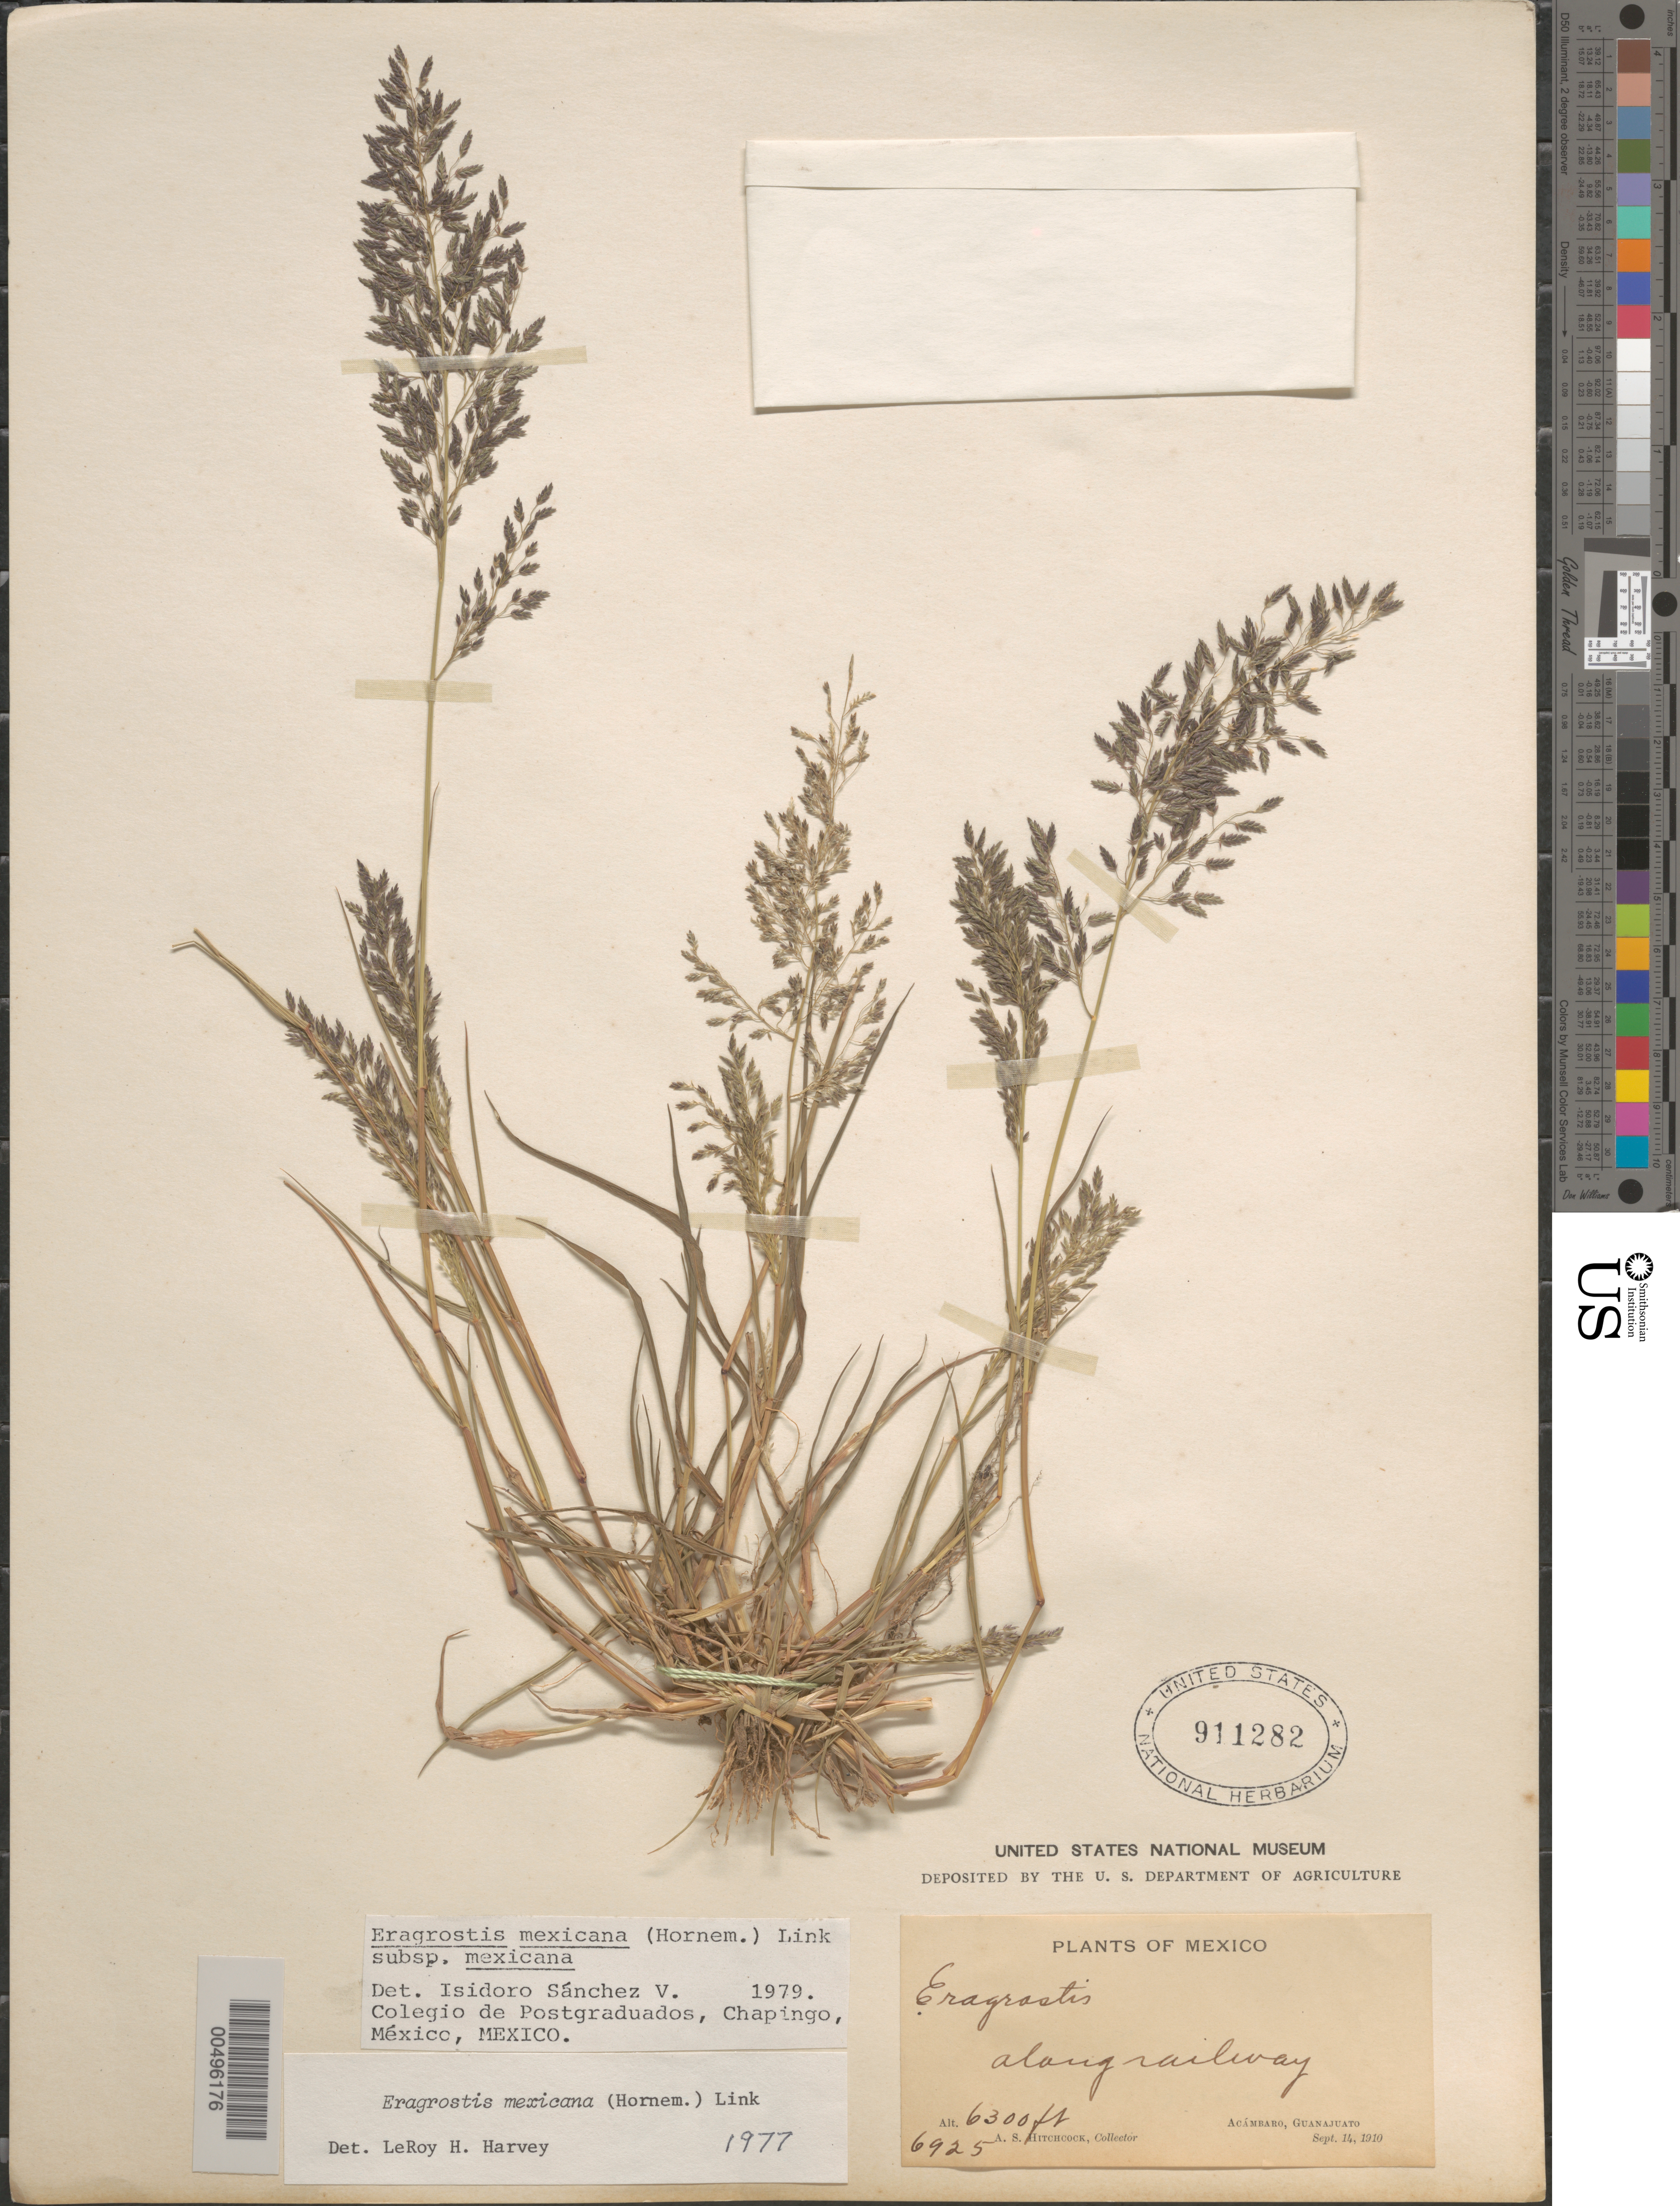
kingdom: Plantae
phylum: Tracheophyta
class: Liliopsida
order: Poales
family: Poaceae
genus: Eragrostis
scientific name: Eragrostis mexicana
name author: (Hornem.) Link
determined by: Sánchez Vega, I. M.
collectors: A. S. Hitchcock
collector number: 6925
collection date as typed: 14 Sep 1910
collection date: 1910-09-14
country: Mexico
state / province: Guanajuato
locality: Acámbaro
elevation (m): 1920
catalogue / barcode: US 911282